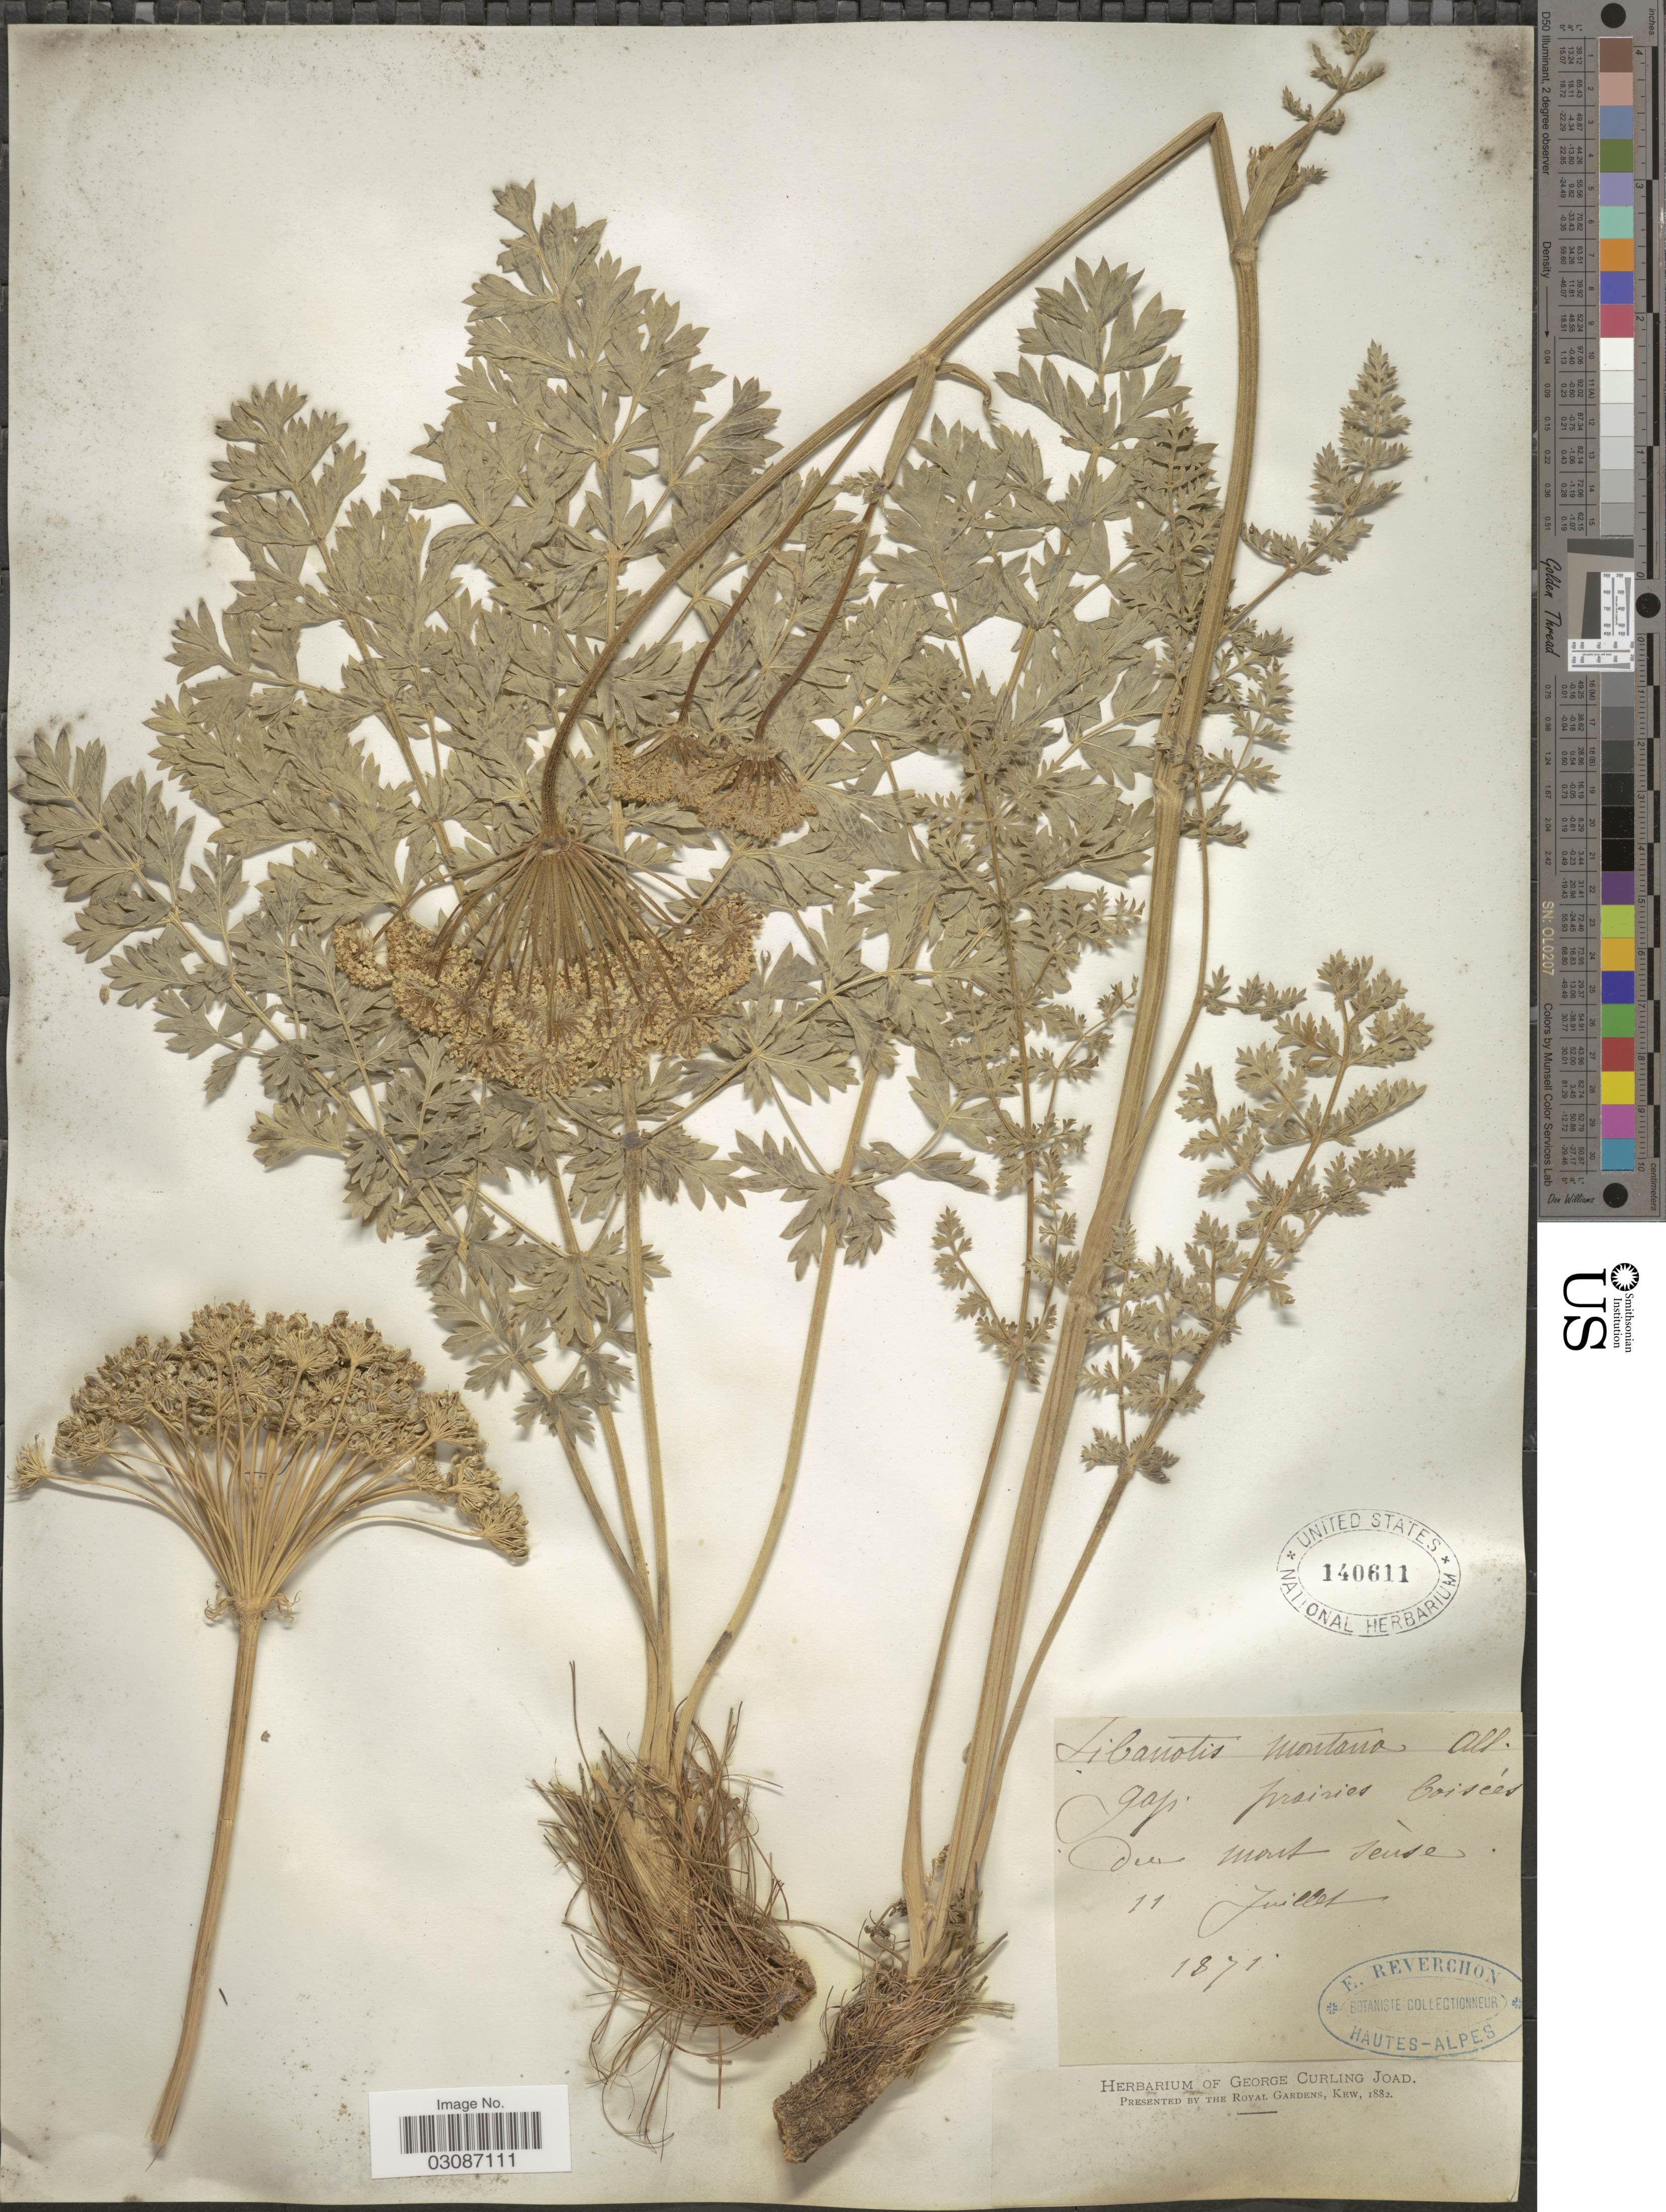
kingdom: Plantae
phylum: Tracheophyta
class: Magnoliopsida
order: Apiales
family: Apiaceae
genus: Seseli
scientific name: Seseli libanotis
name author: Koch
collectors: E. Reverchon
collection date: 1871-07-11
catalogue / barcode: US 140611